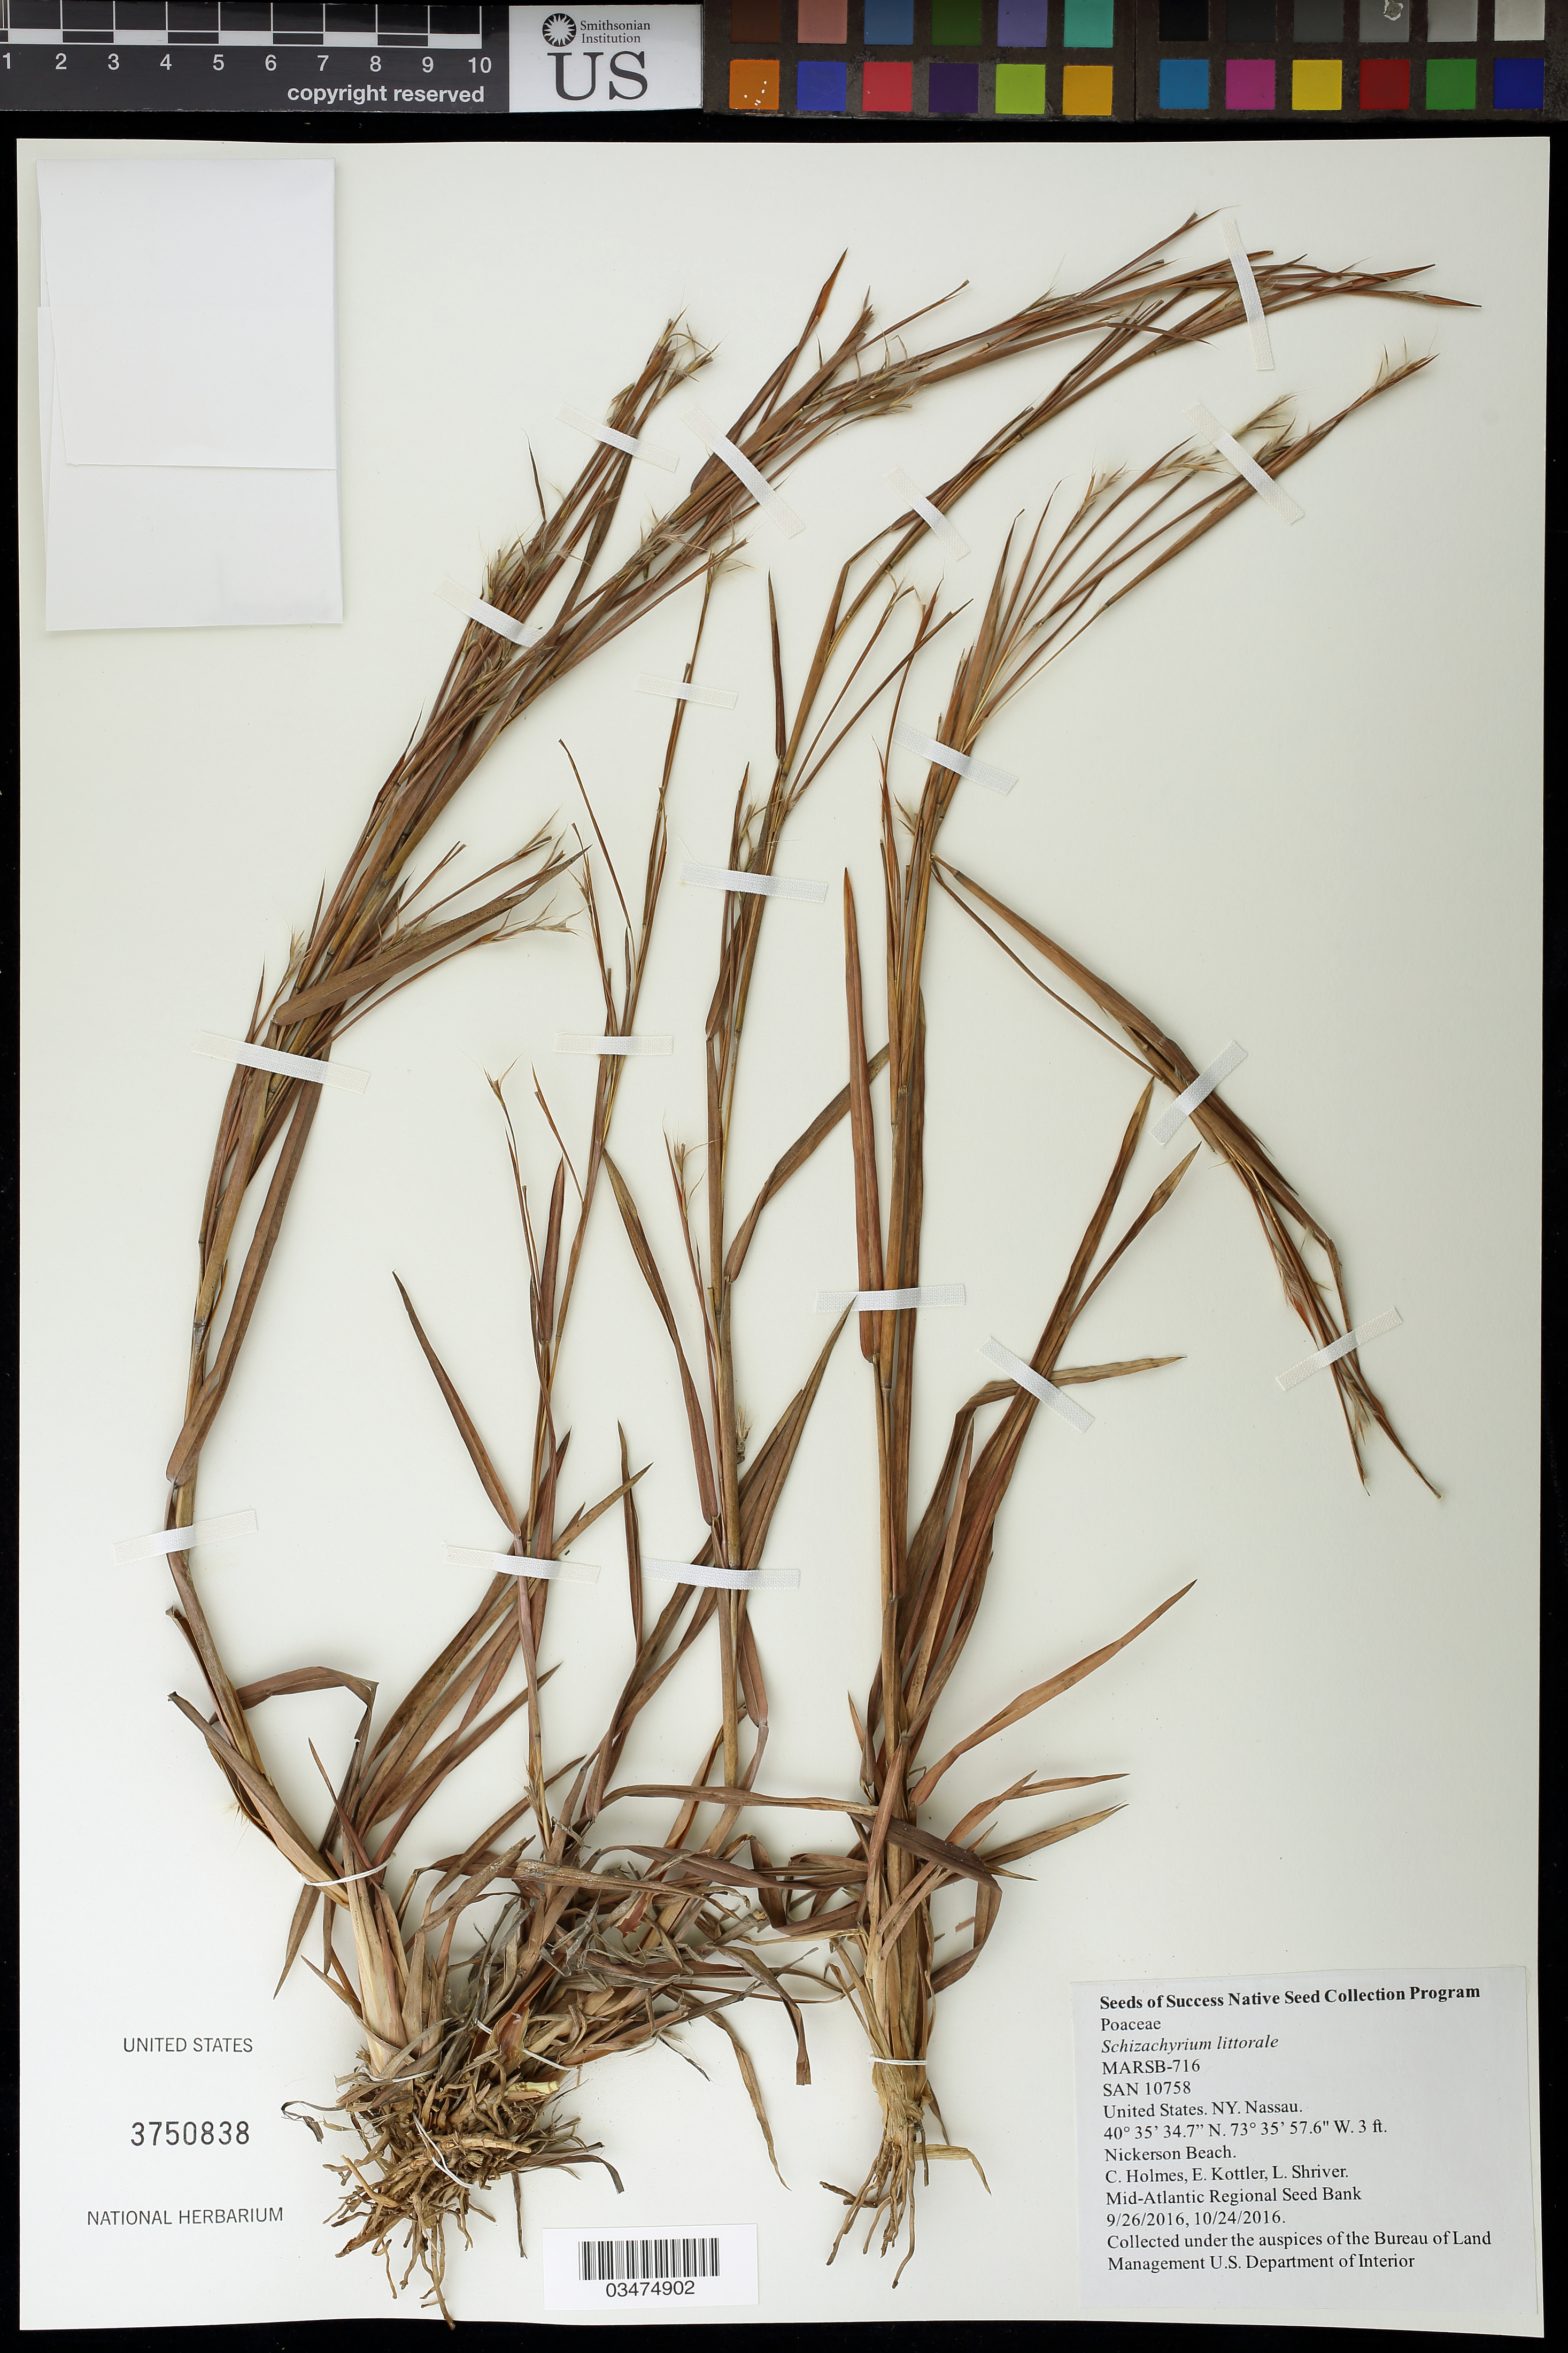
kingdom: Plantae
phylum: Tracheophyta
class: Liliopsida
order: Poales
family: Poaceae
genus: Schizachyrium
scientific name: Schizachyrium littorale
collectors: C. Holmes, E. Kottler & L. Shriver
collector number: MARSB-716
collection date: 2016-09-26,2016-10-24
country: United States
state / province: New York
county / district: Nassau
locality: Nickerson Beach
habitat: Primary Dune System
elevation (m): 1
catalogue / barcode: US 3750838